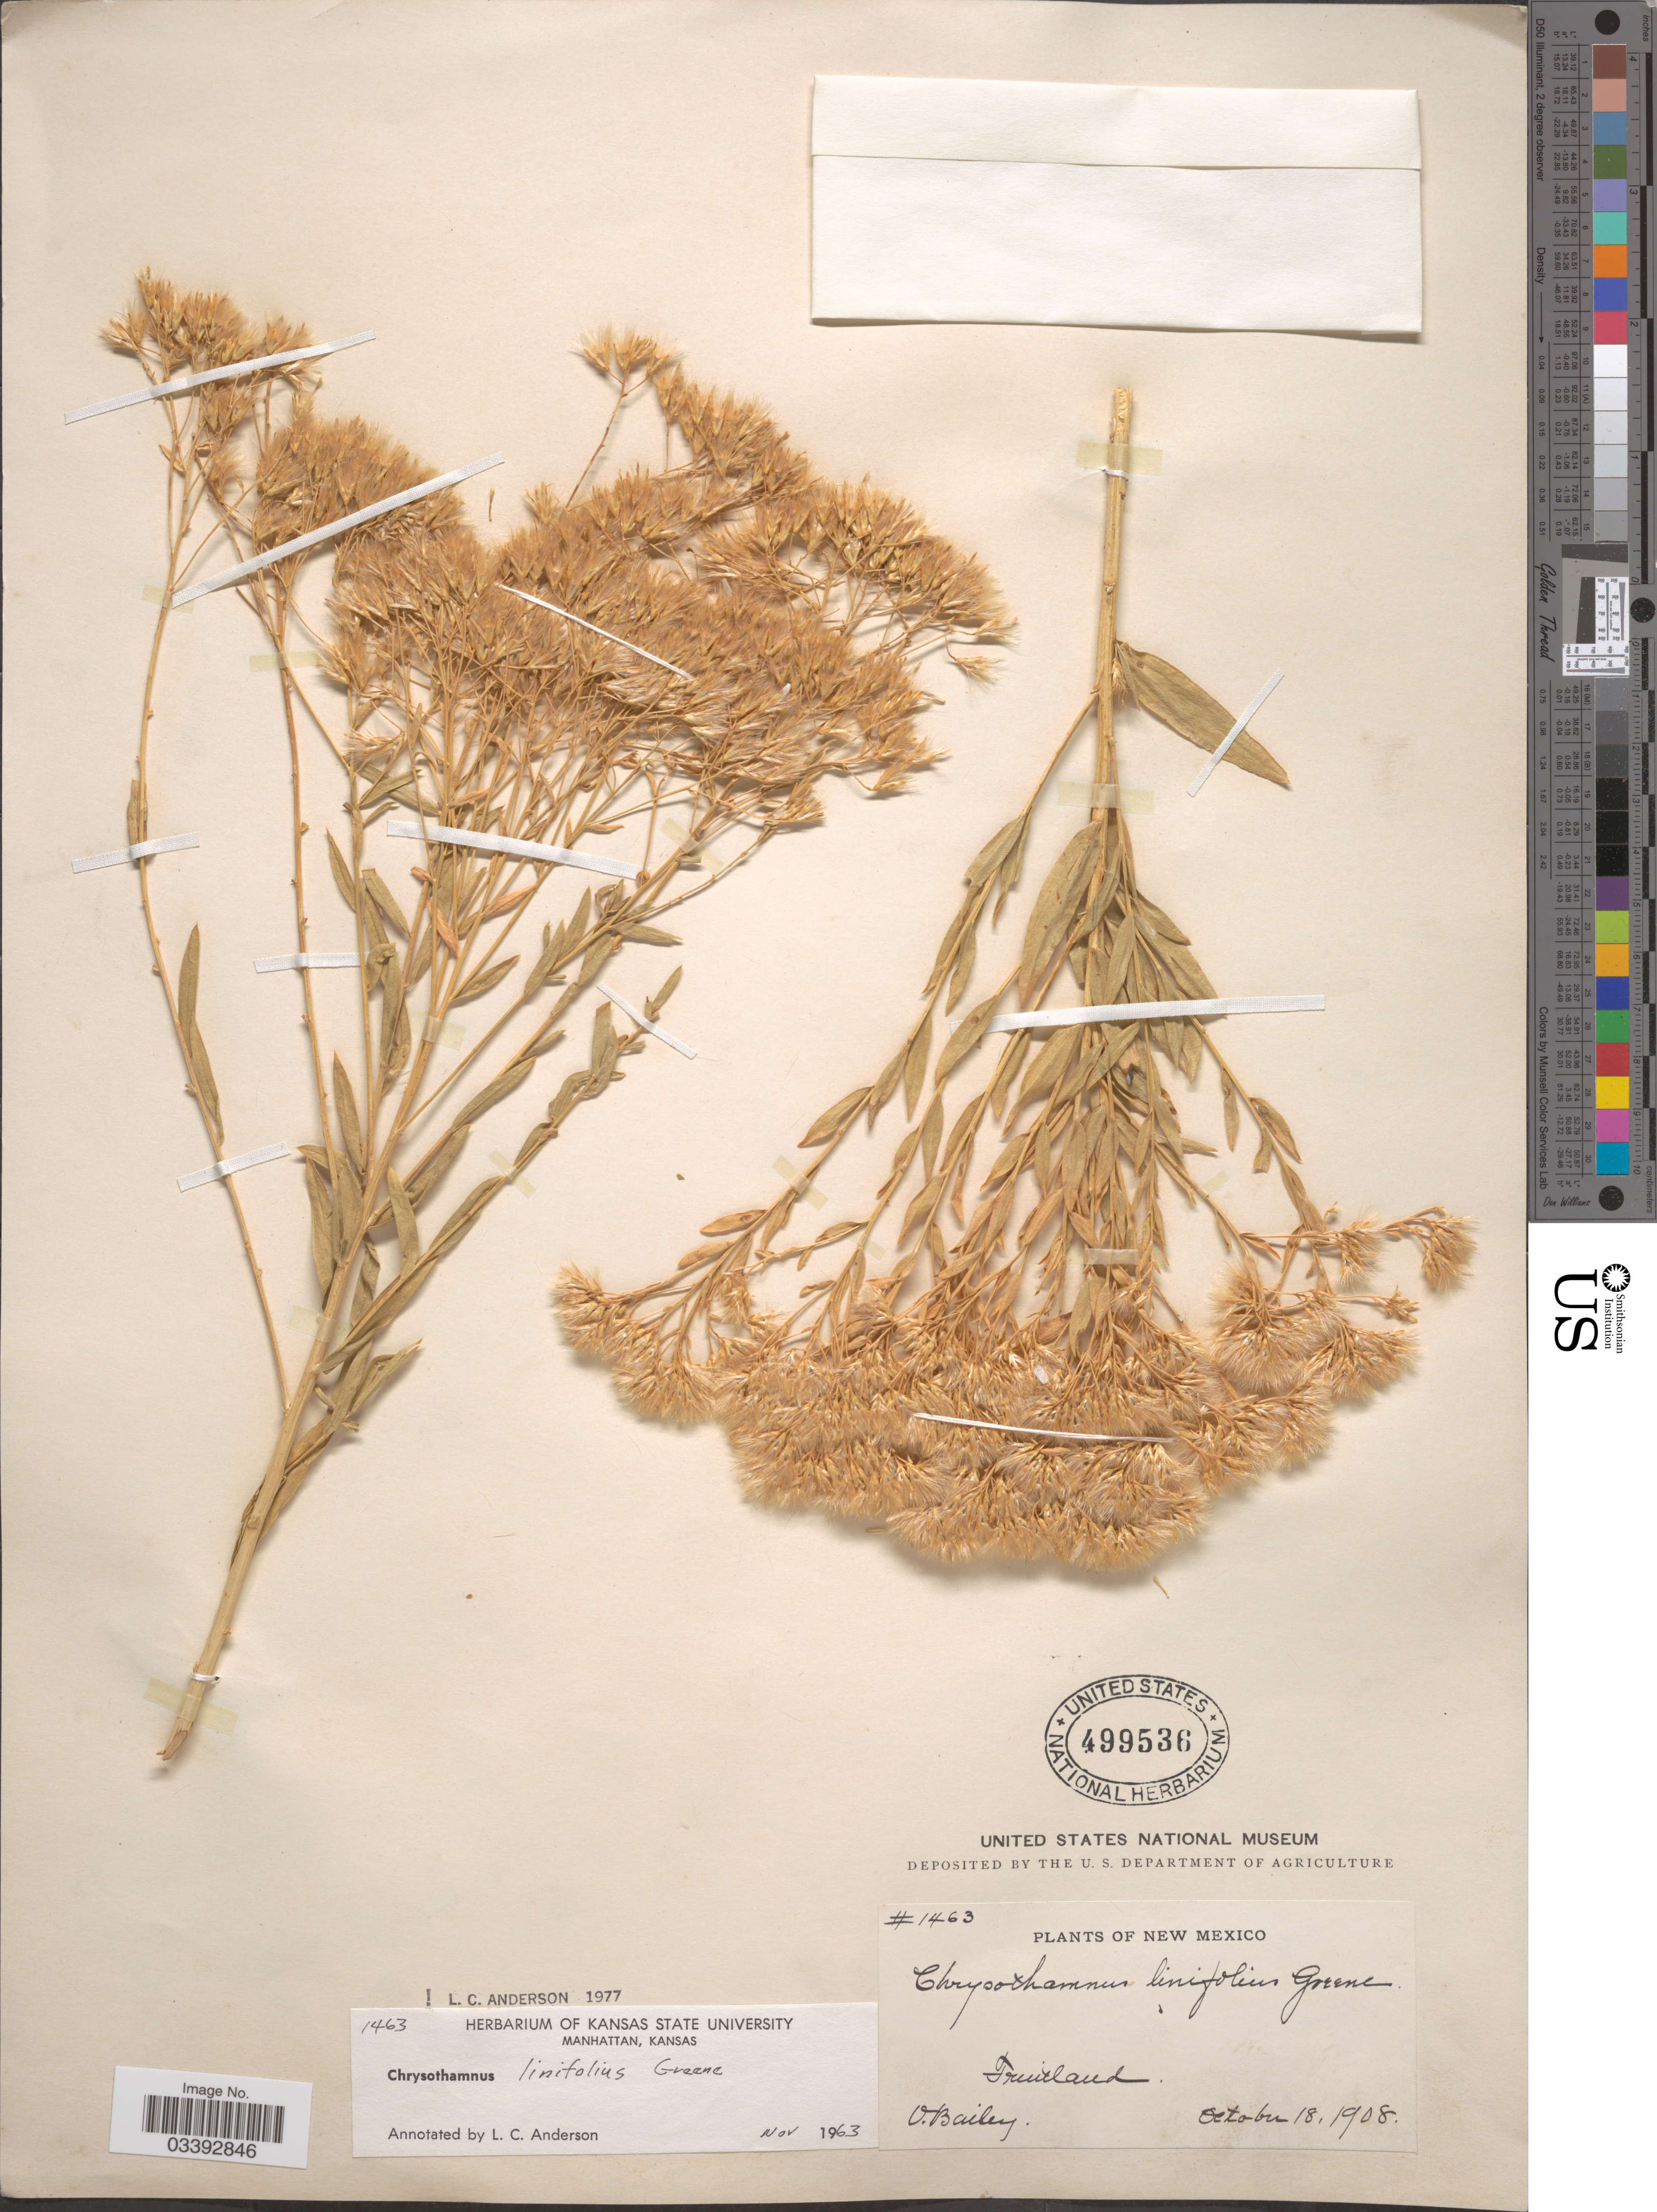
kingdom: Plantae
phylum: Tracheophyta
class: Magnoliopsida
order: Asterales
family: Asteraceae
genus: Chrysothamnus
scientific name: Chrysothamnus linifolius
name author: Greene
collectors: V. L. Bailey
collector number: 1463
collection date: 1908-10-18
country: United States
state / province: New Mexico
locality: Fruitland.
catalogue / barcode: US 499536